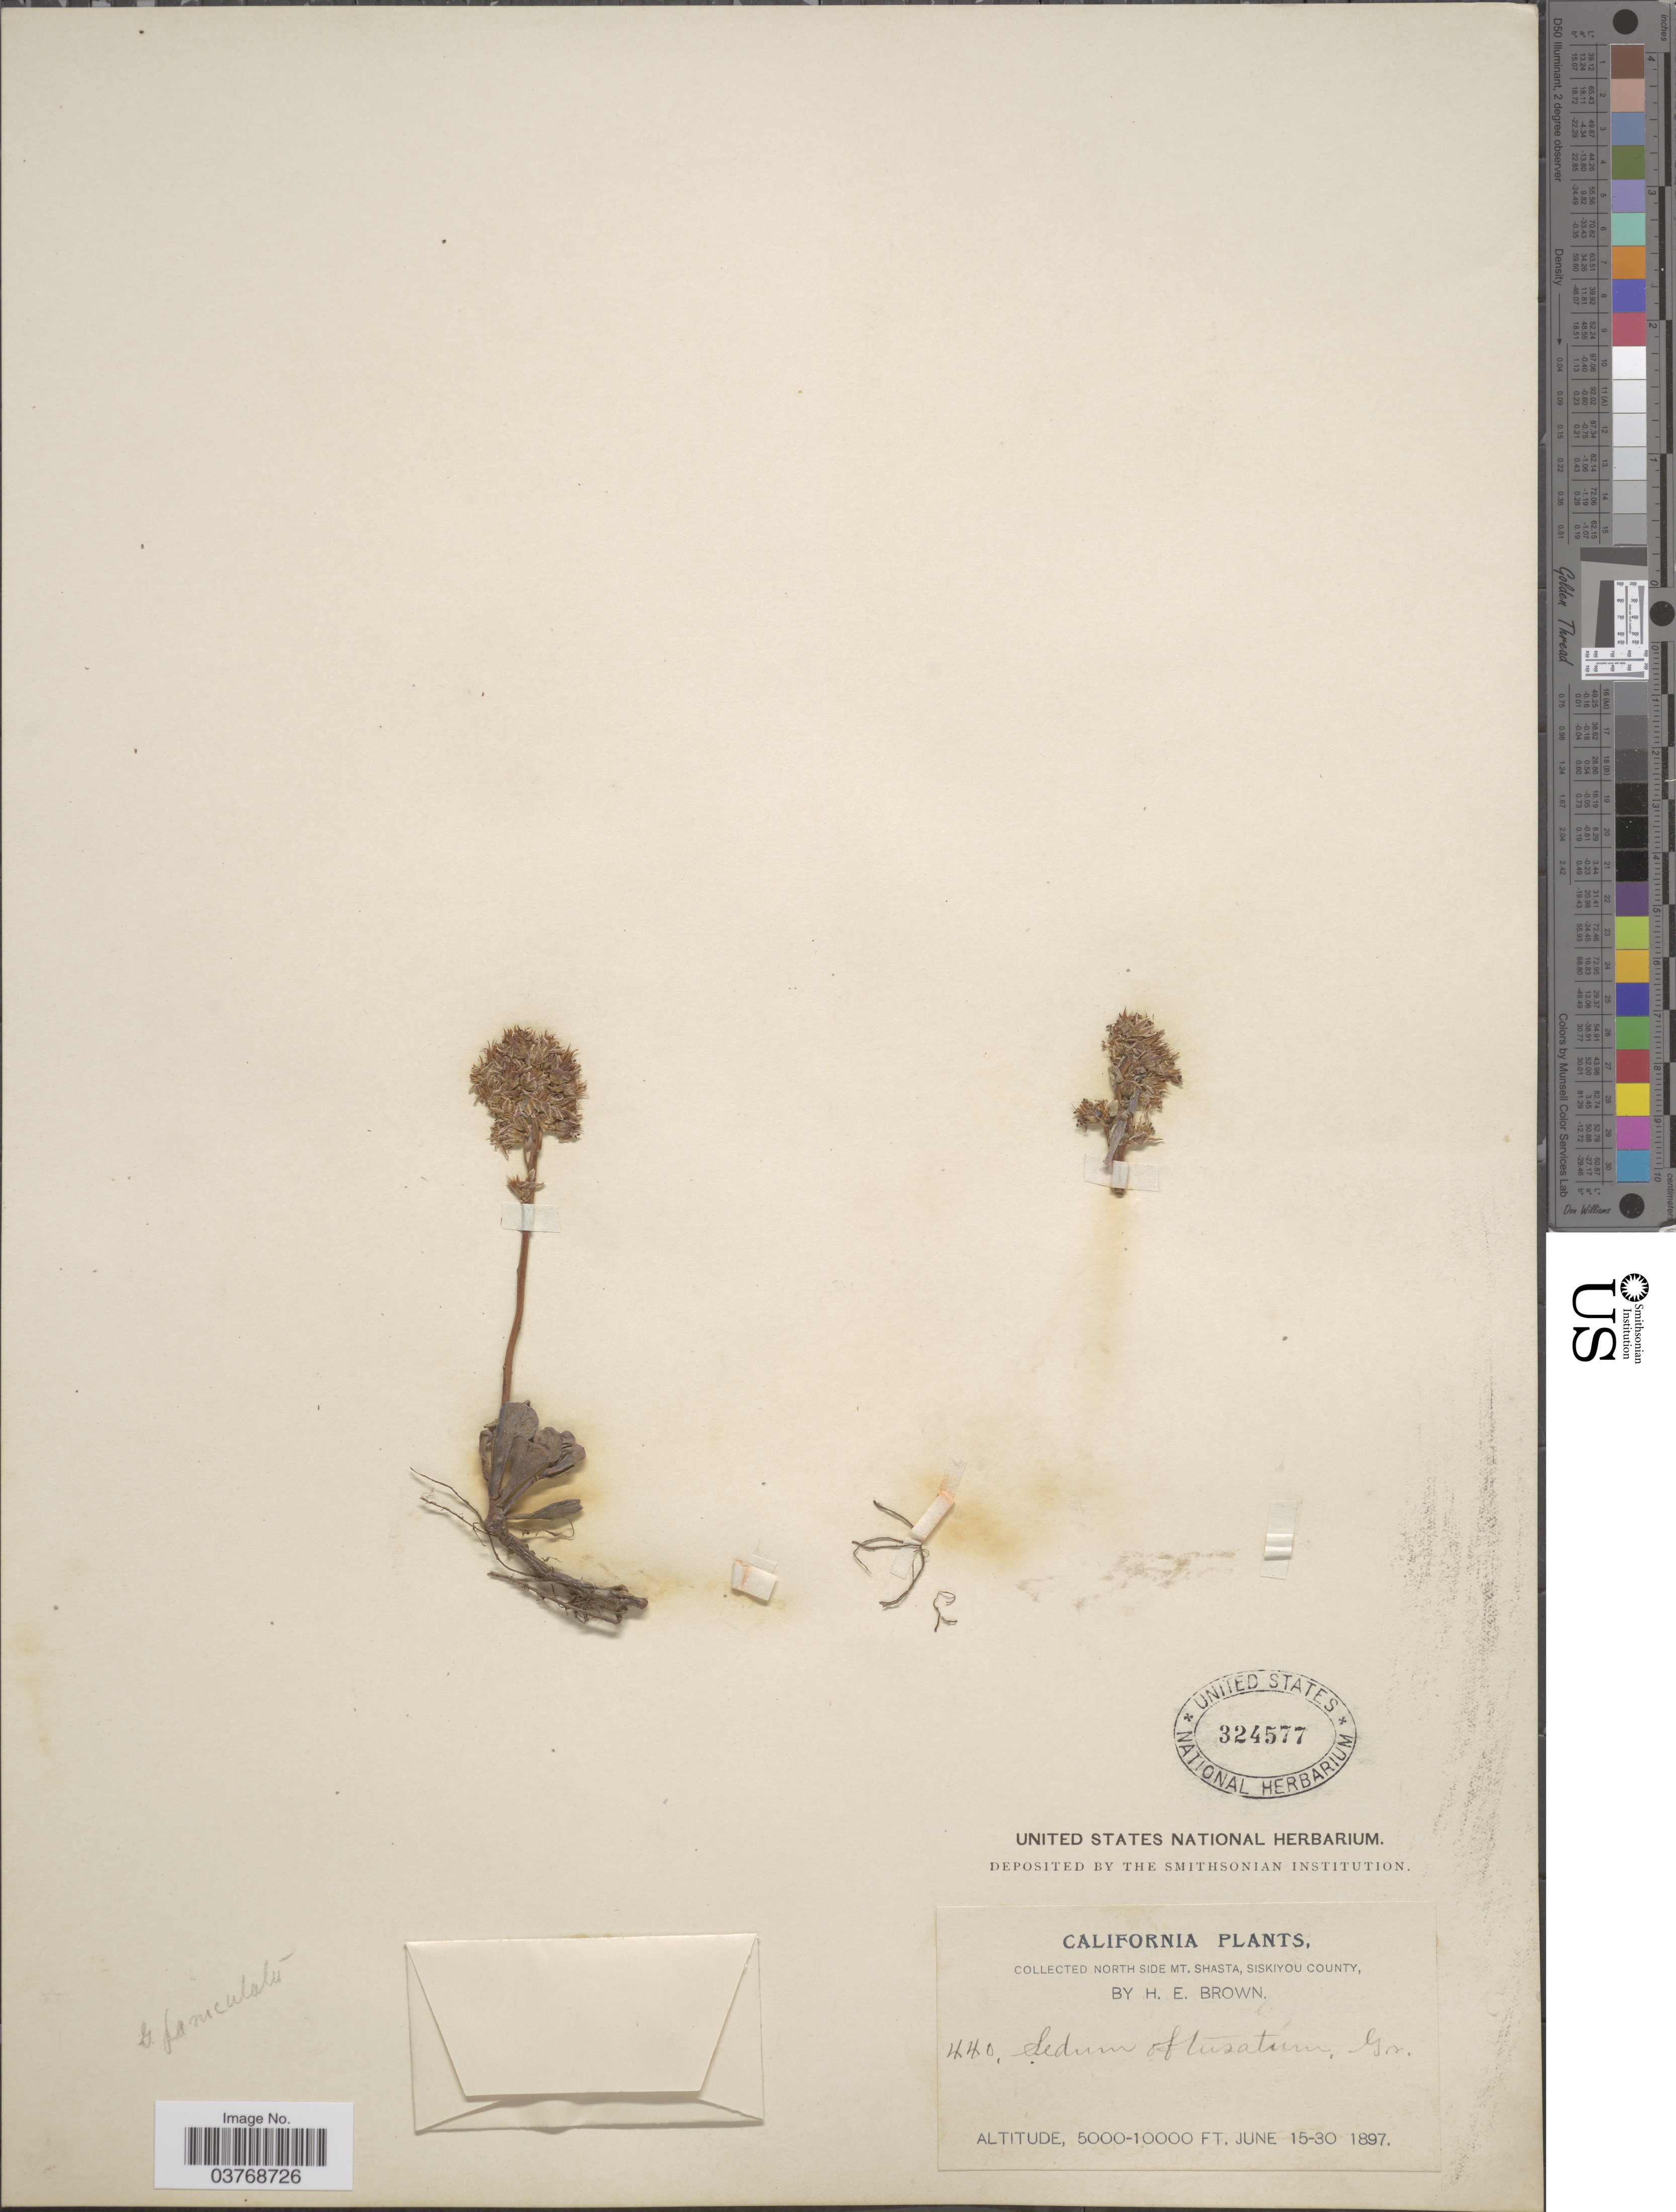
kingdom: Plantae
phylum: Tracheophyta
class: Magnoliopsida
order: Saxifragales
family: Crassulaceae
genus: Sedum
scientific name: Sedum obtusatum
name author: A. Gray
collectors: H. E. Brown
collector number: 440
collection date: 1897-06-15/1897-06-30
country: United States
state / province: California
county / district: Siskiyou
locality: North Side Mt. Shasta, Siskiyou County.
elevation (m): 1524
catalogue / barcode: US 324577